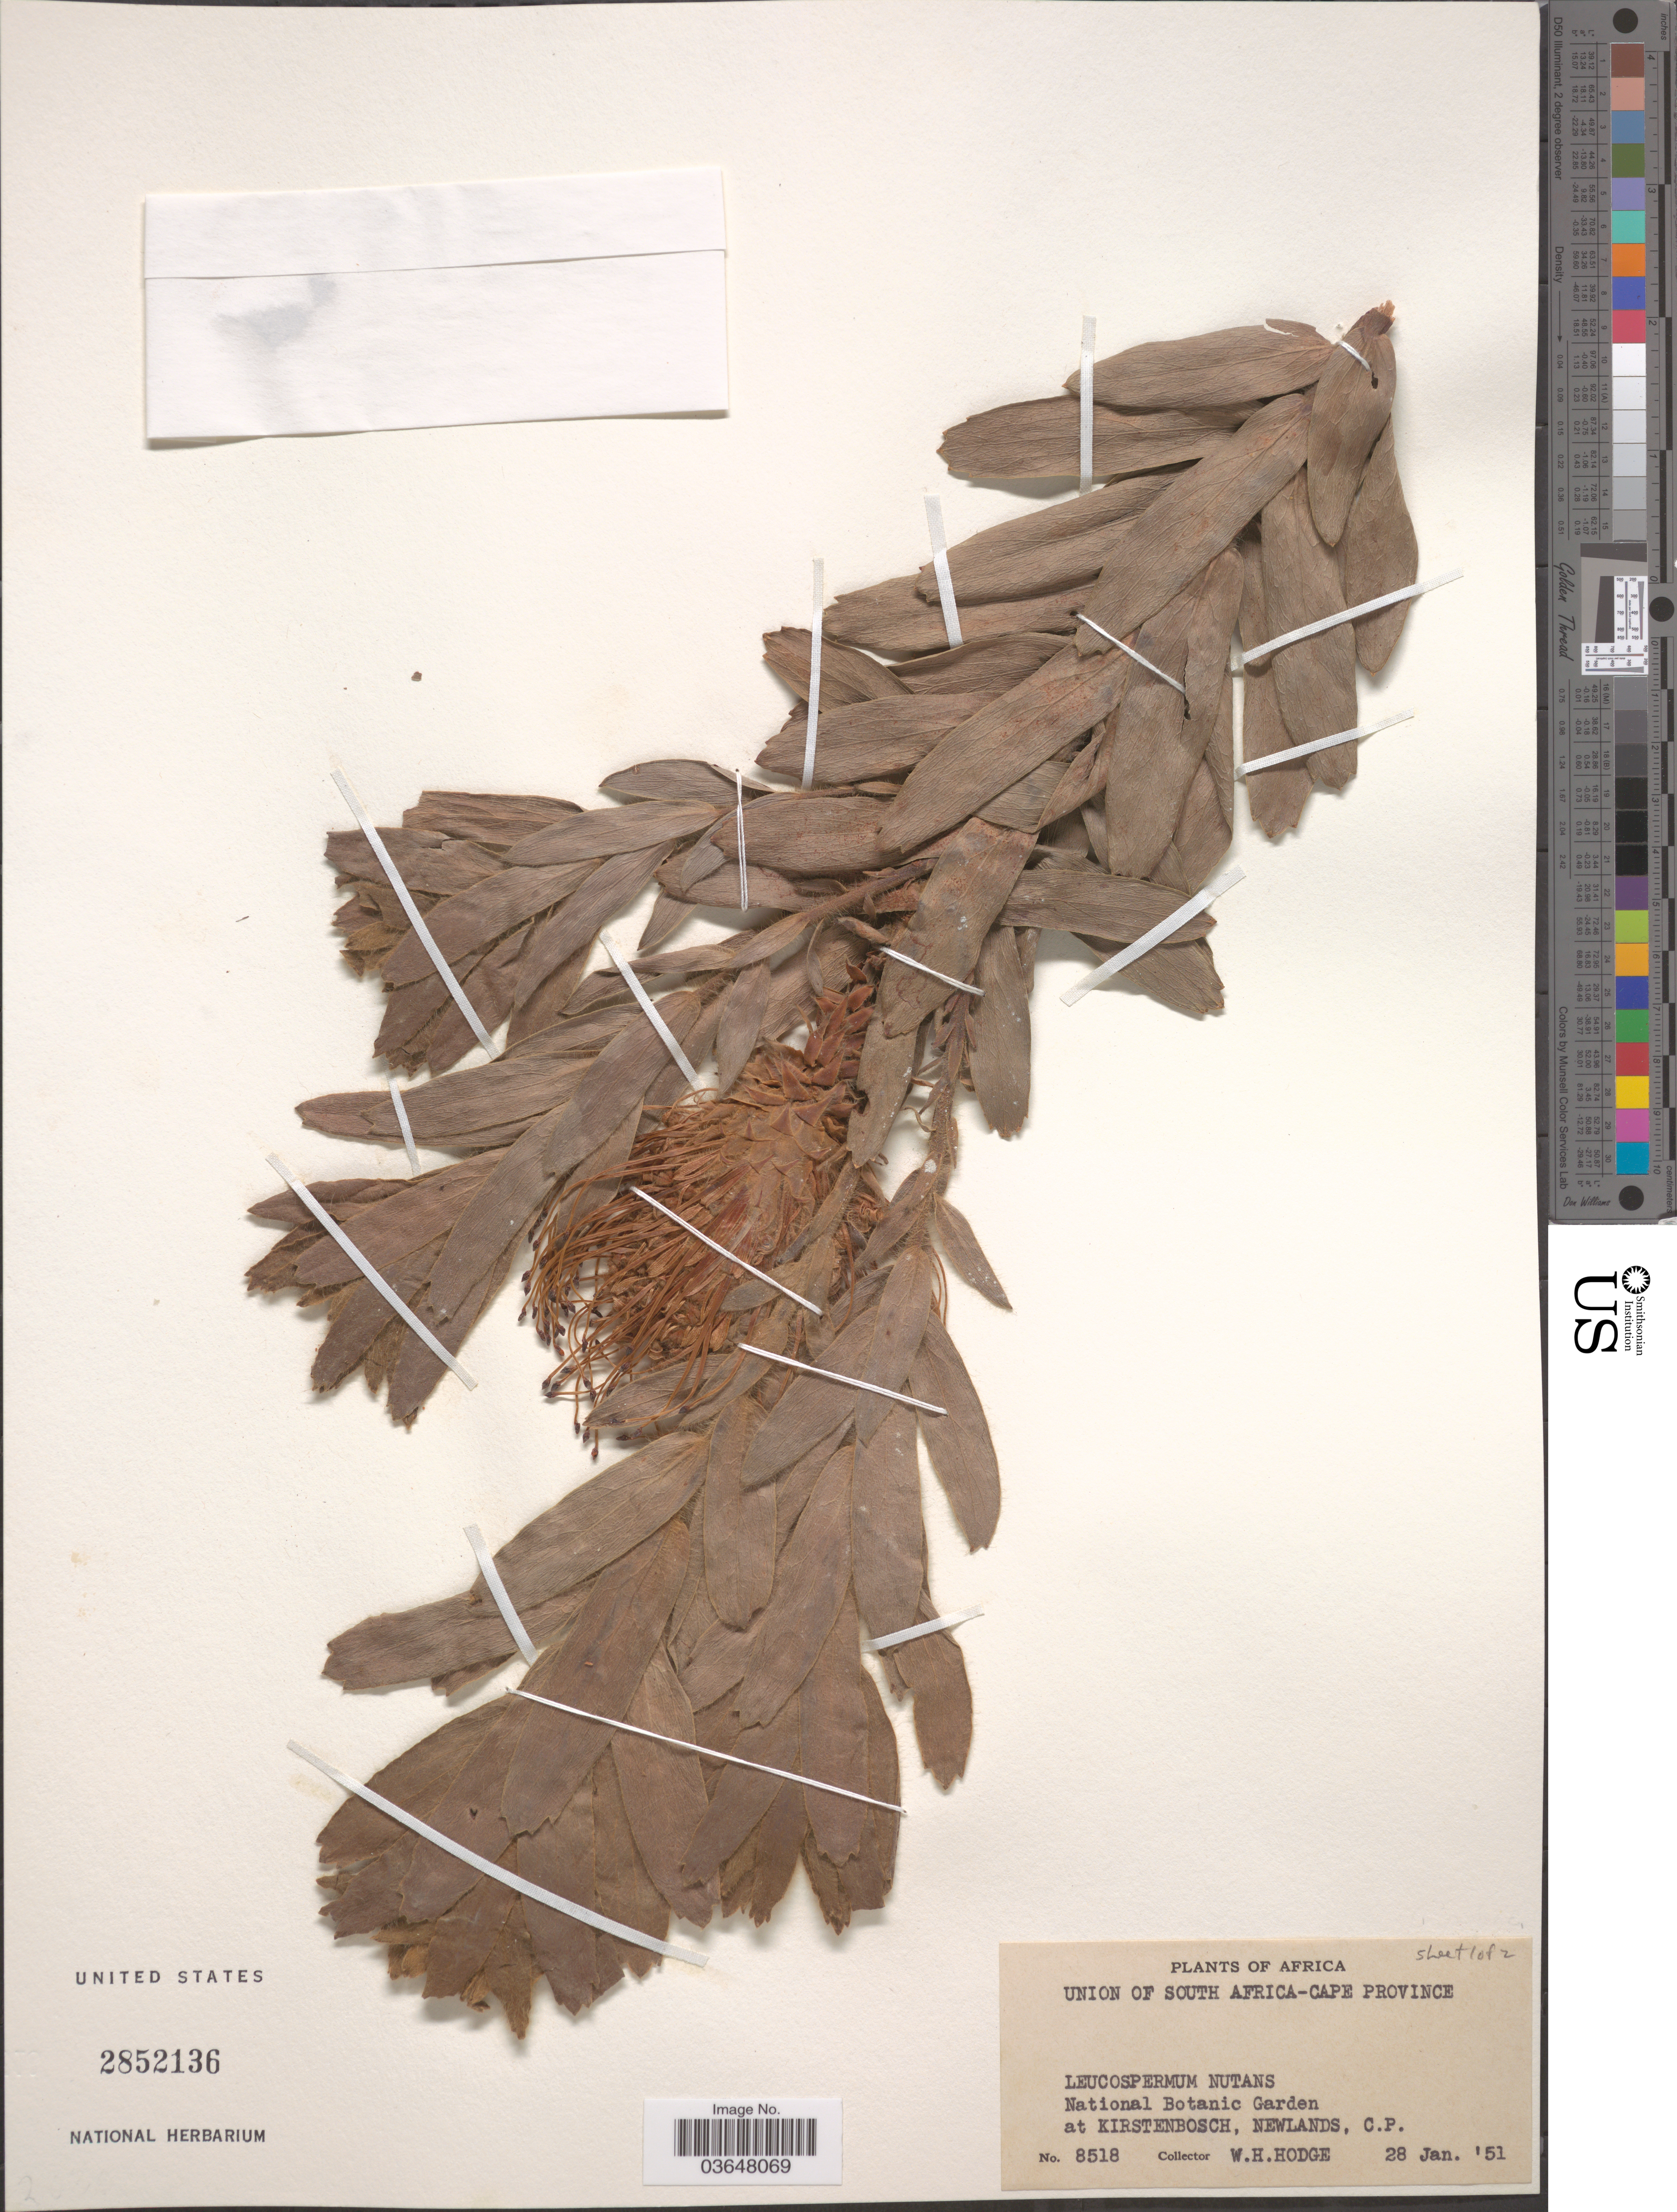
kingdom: Plantae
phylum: Tracheophyta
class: Magnoliopsida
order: Proteales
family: Proteaceae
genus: Leucospermum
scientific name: Leucospermum cordifolium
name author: (Salisb. ex Knight) Fourc.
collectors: W. Hodge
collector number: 8518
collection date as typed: Transcribed d/m/y: 28/1/51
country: South Africa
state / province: Western Cape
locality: Union of South Africa. National Botanic Garden at Kirstenbosch, Newlands, C.P.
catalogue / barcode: US 2852136